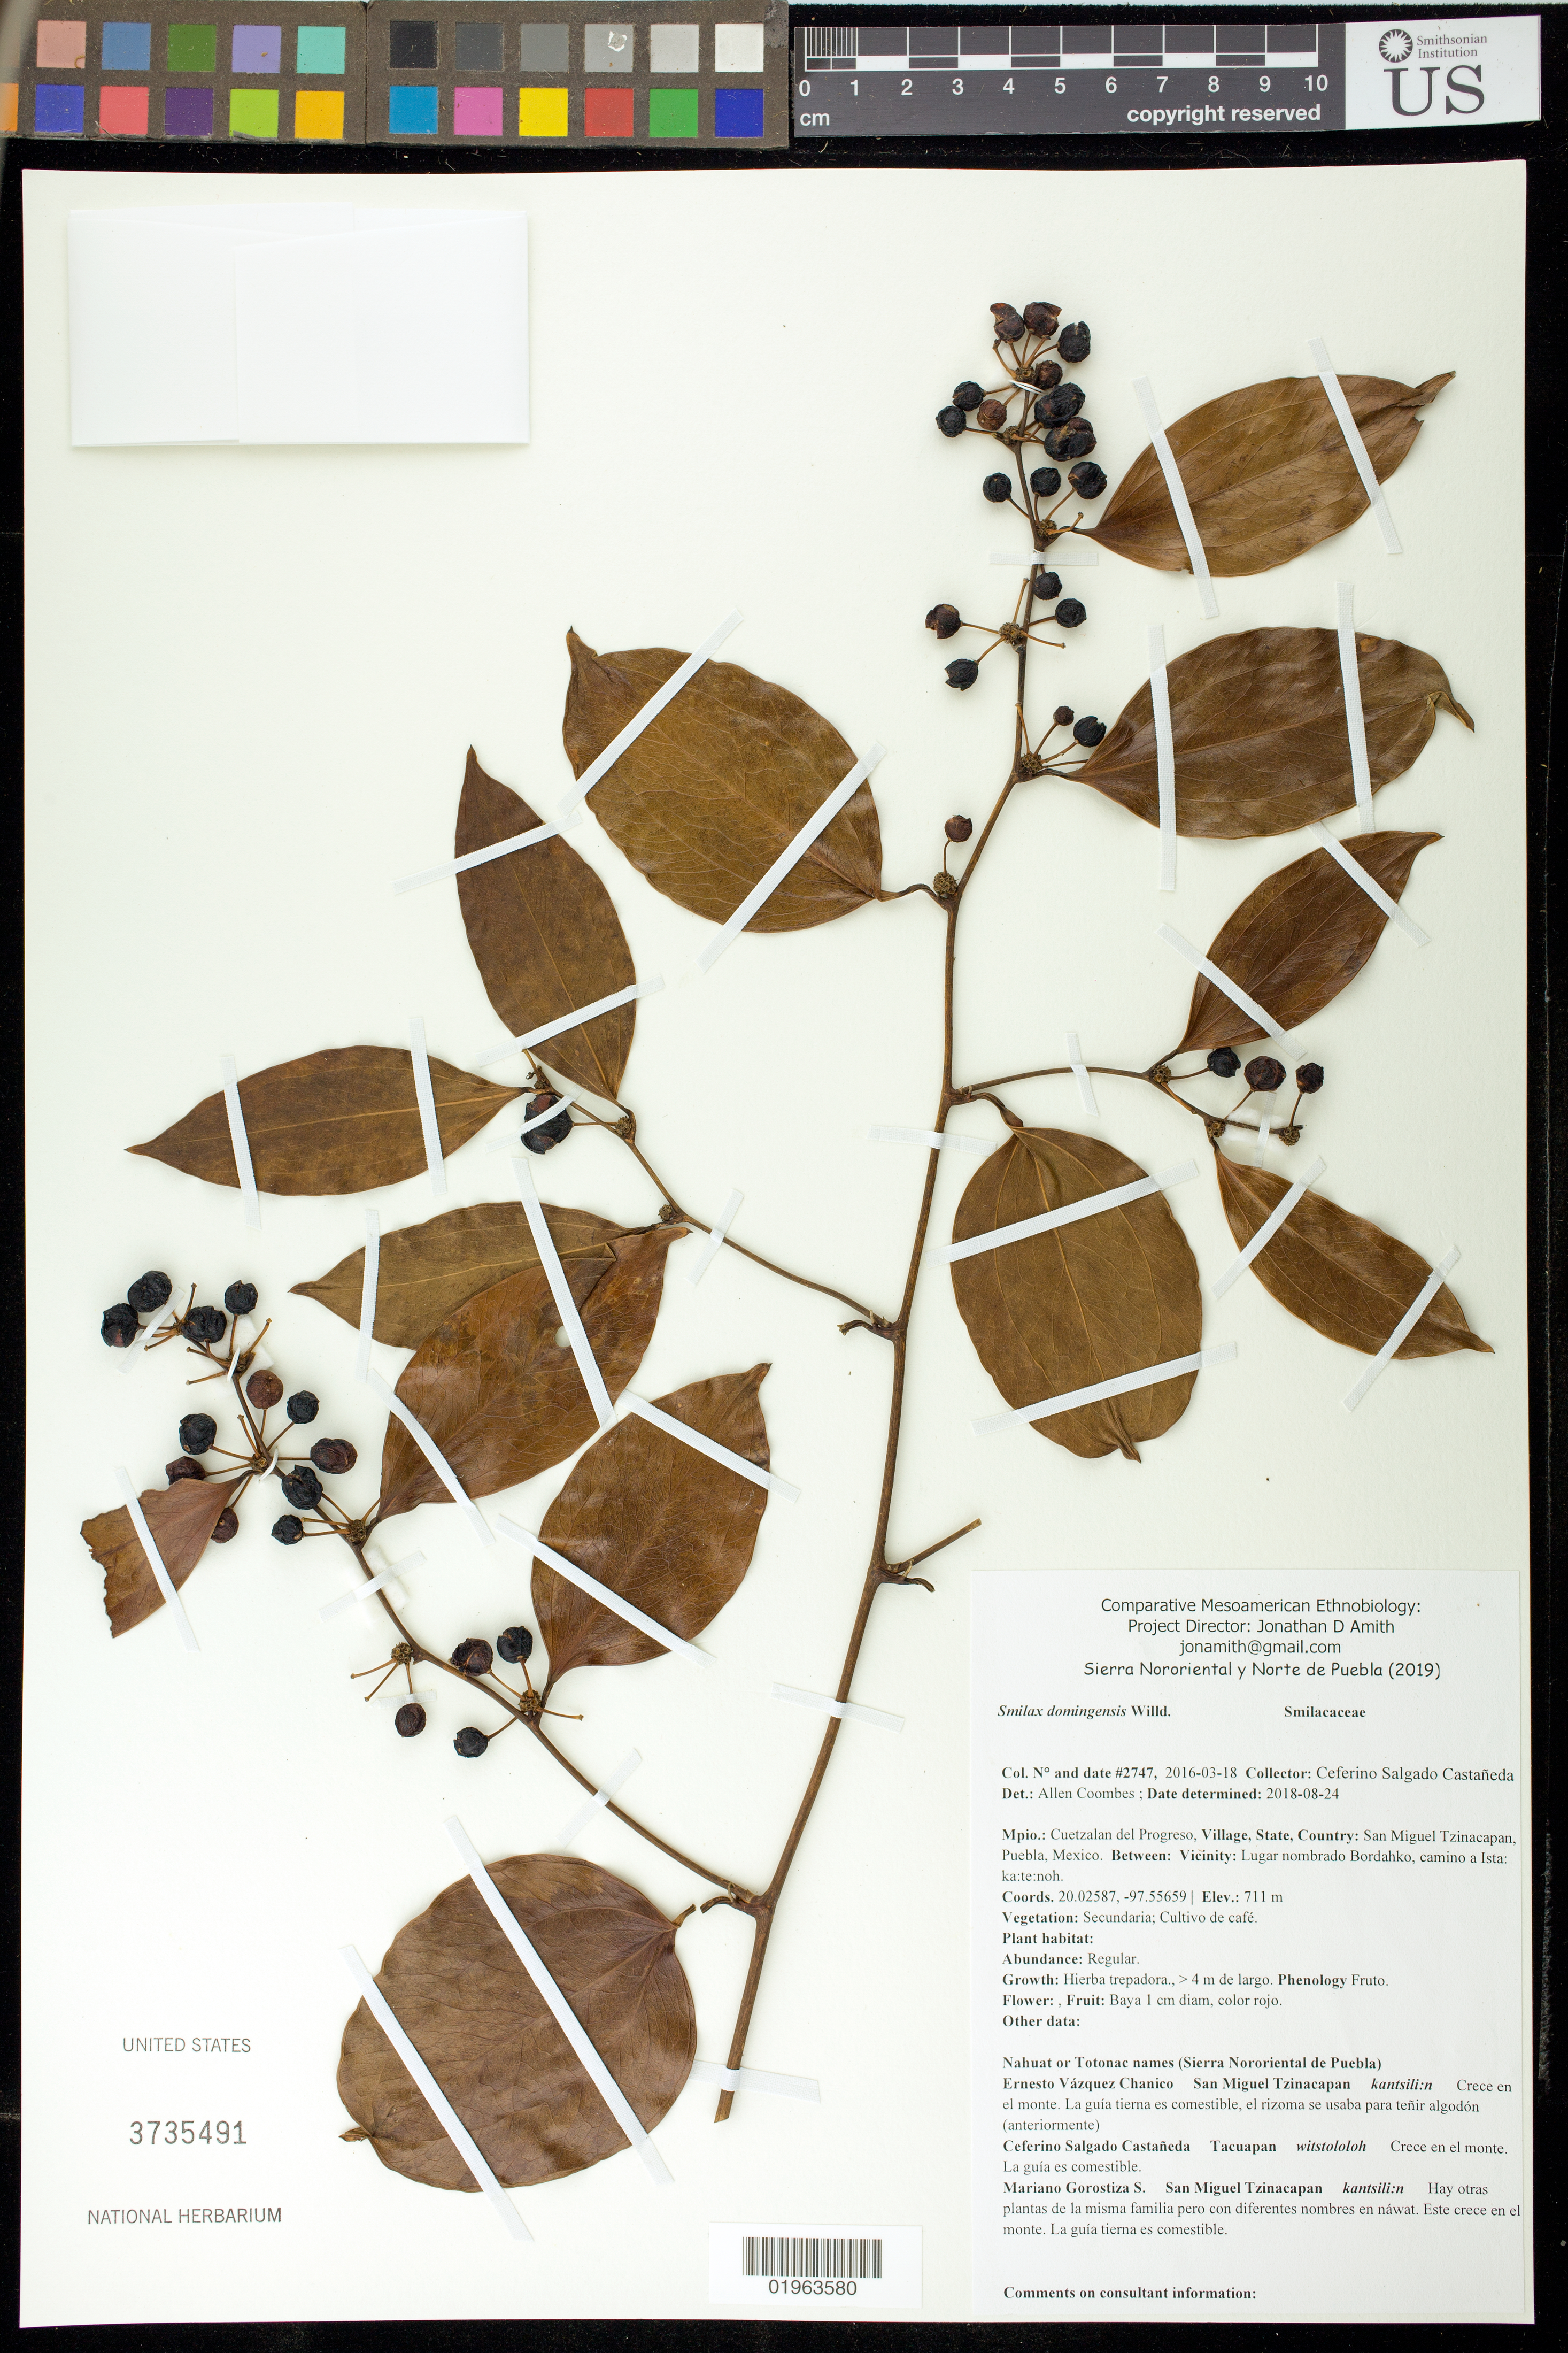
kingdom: Plantae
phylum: Tracheophyta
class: Liliopsida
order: Liliales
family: Smilacaceae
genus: Smilax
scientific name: Smilax domingensis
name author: Willd.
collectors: C. Salgado Castañeda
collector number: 2747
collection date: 2016-03-18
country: Mexico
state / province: Puebla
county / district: Cuetzalan del Progreso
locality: San Miguel Tzinacapan, Lugar nombrado Bordahko, camino a Ista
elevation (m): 711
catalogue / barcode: US 3735491